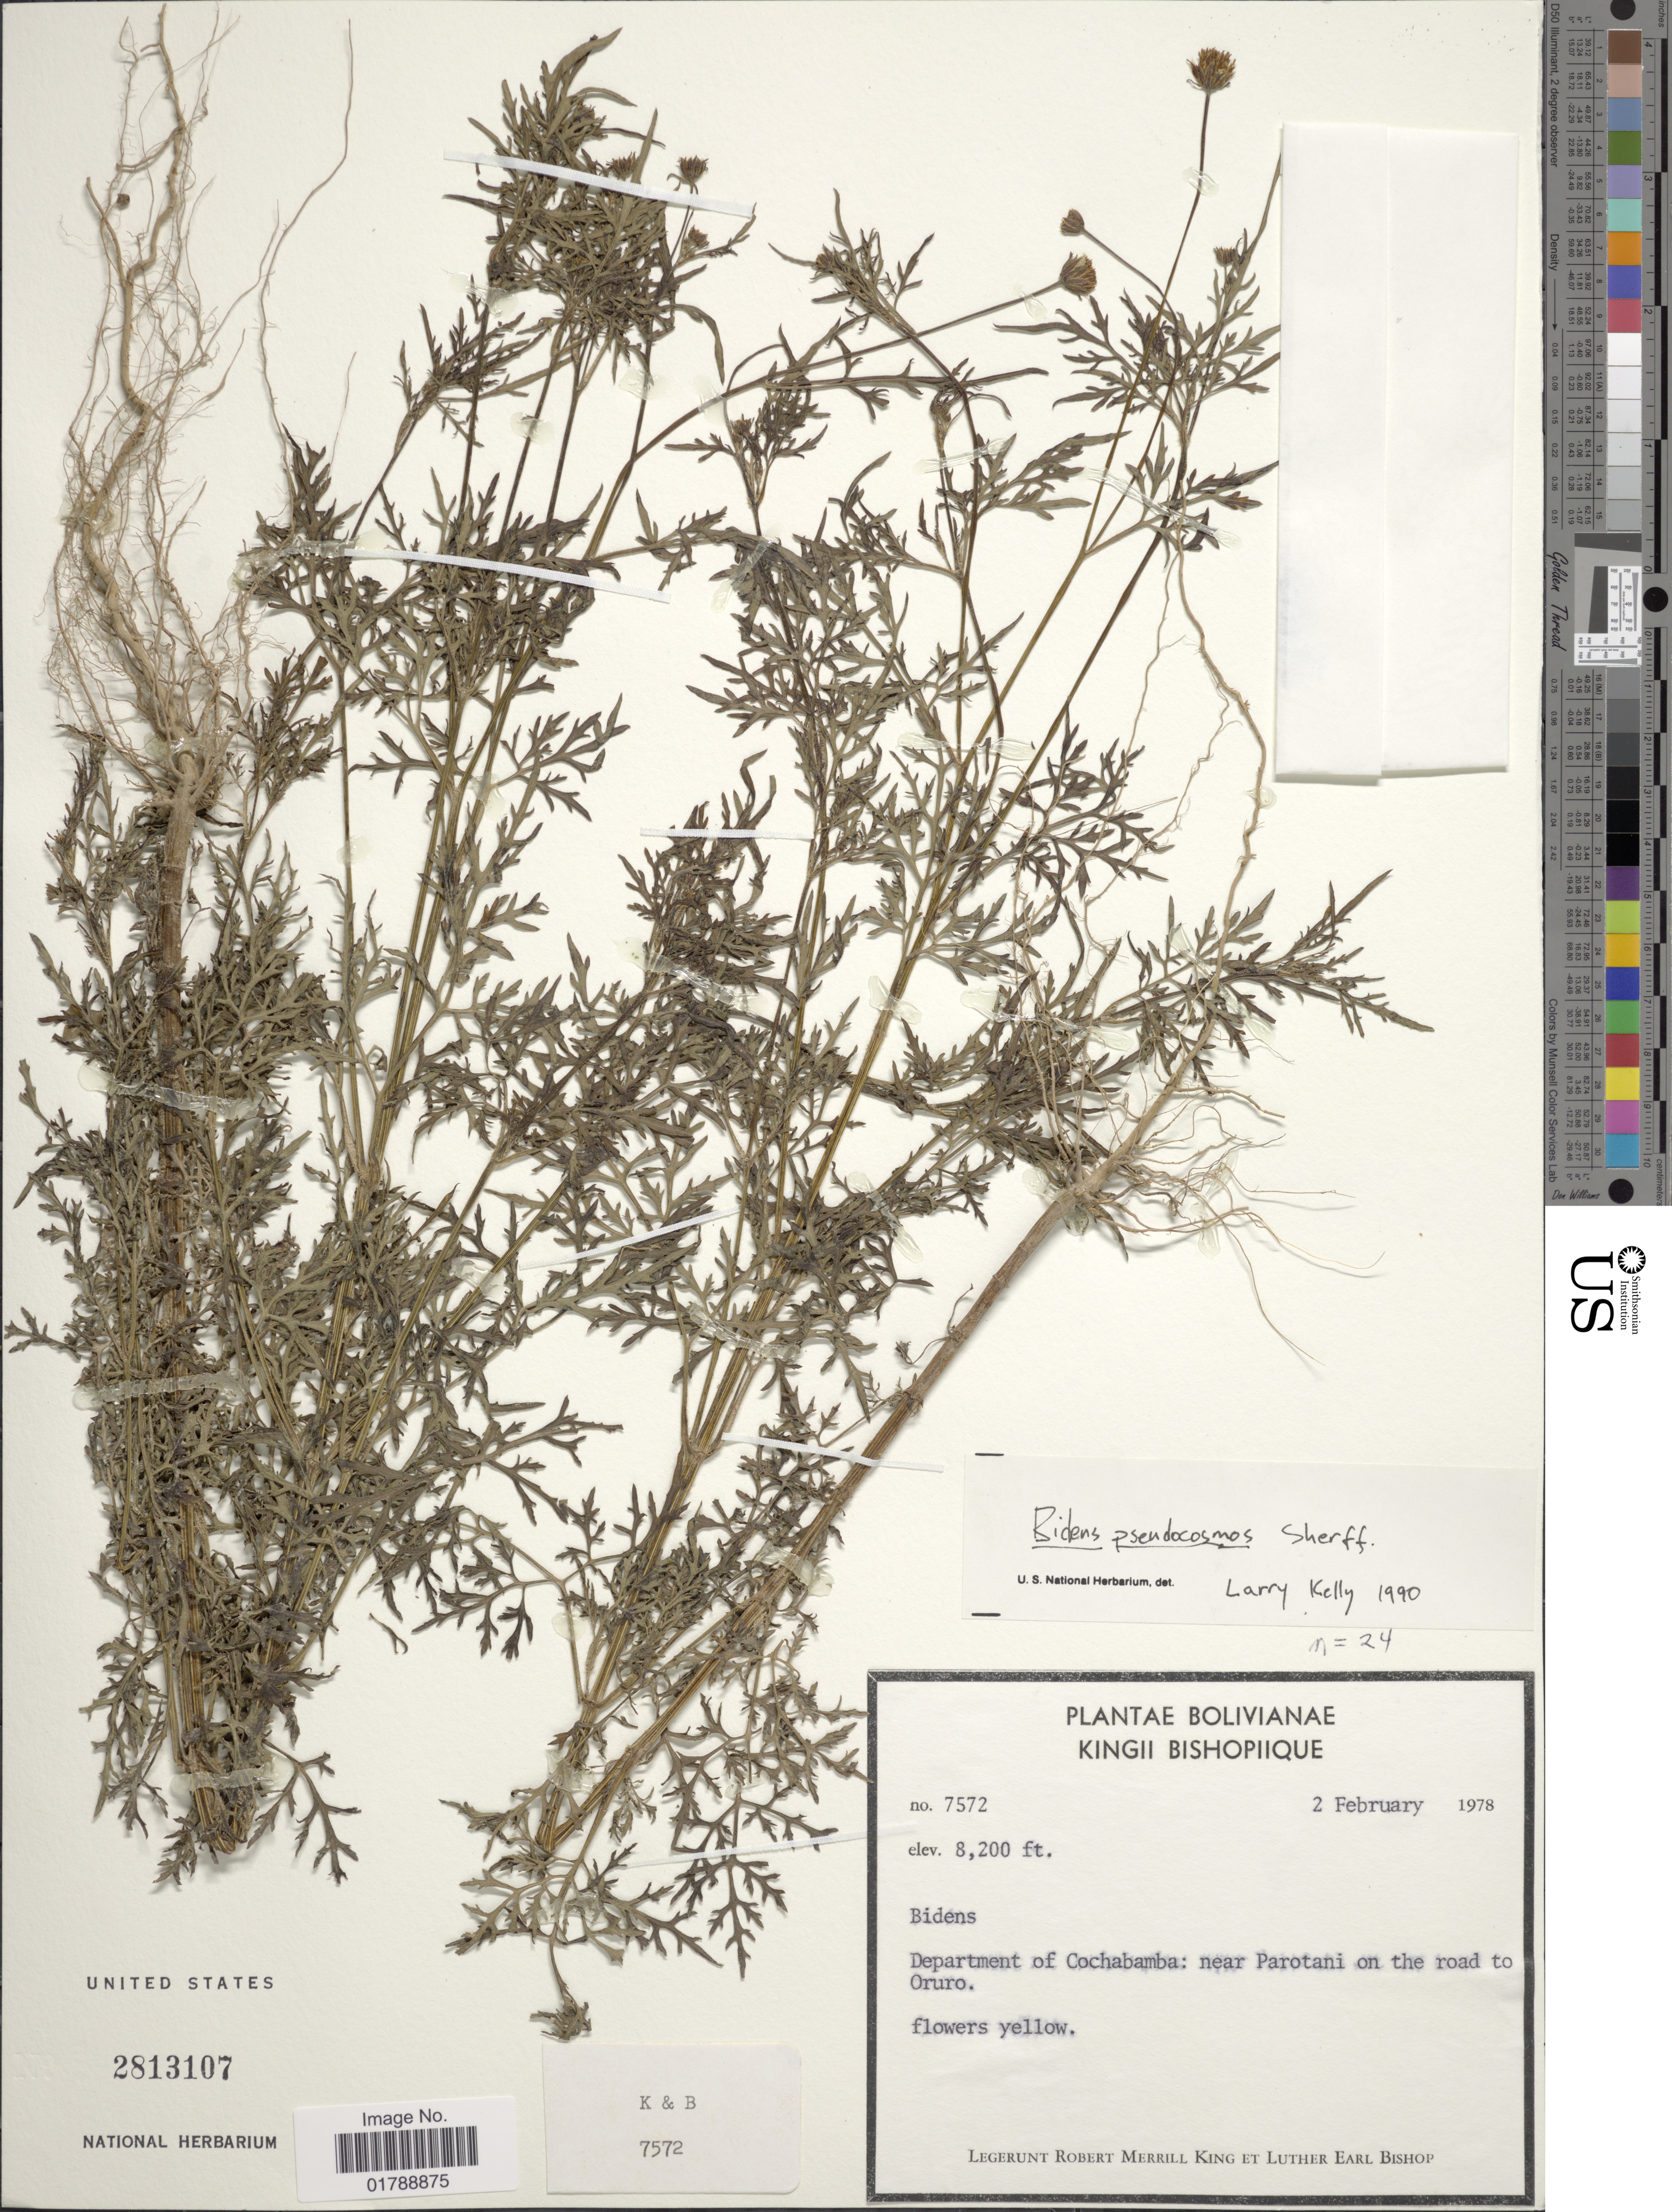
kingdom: Plantae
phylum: Tracheophyta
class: Magnoliopsida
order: Asterales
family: Asteraceae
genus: Bidens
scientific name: Bidens pseudocosmos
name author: Sherff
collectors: R. M. King & L. E. Bishop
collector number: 7572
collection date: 1978-02-02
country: Bolivia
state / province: Cochabamba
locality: Near Parotani on the road to Oruro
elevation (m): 2499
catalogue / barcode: US 2813107